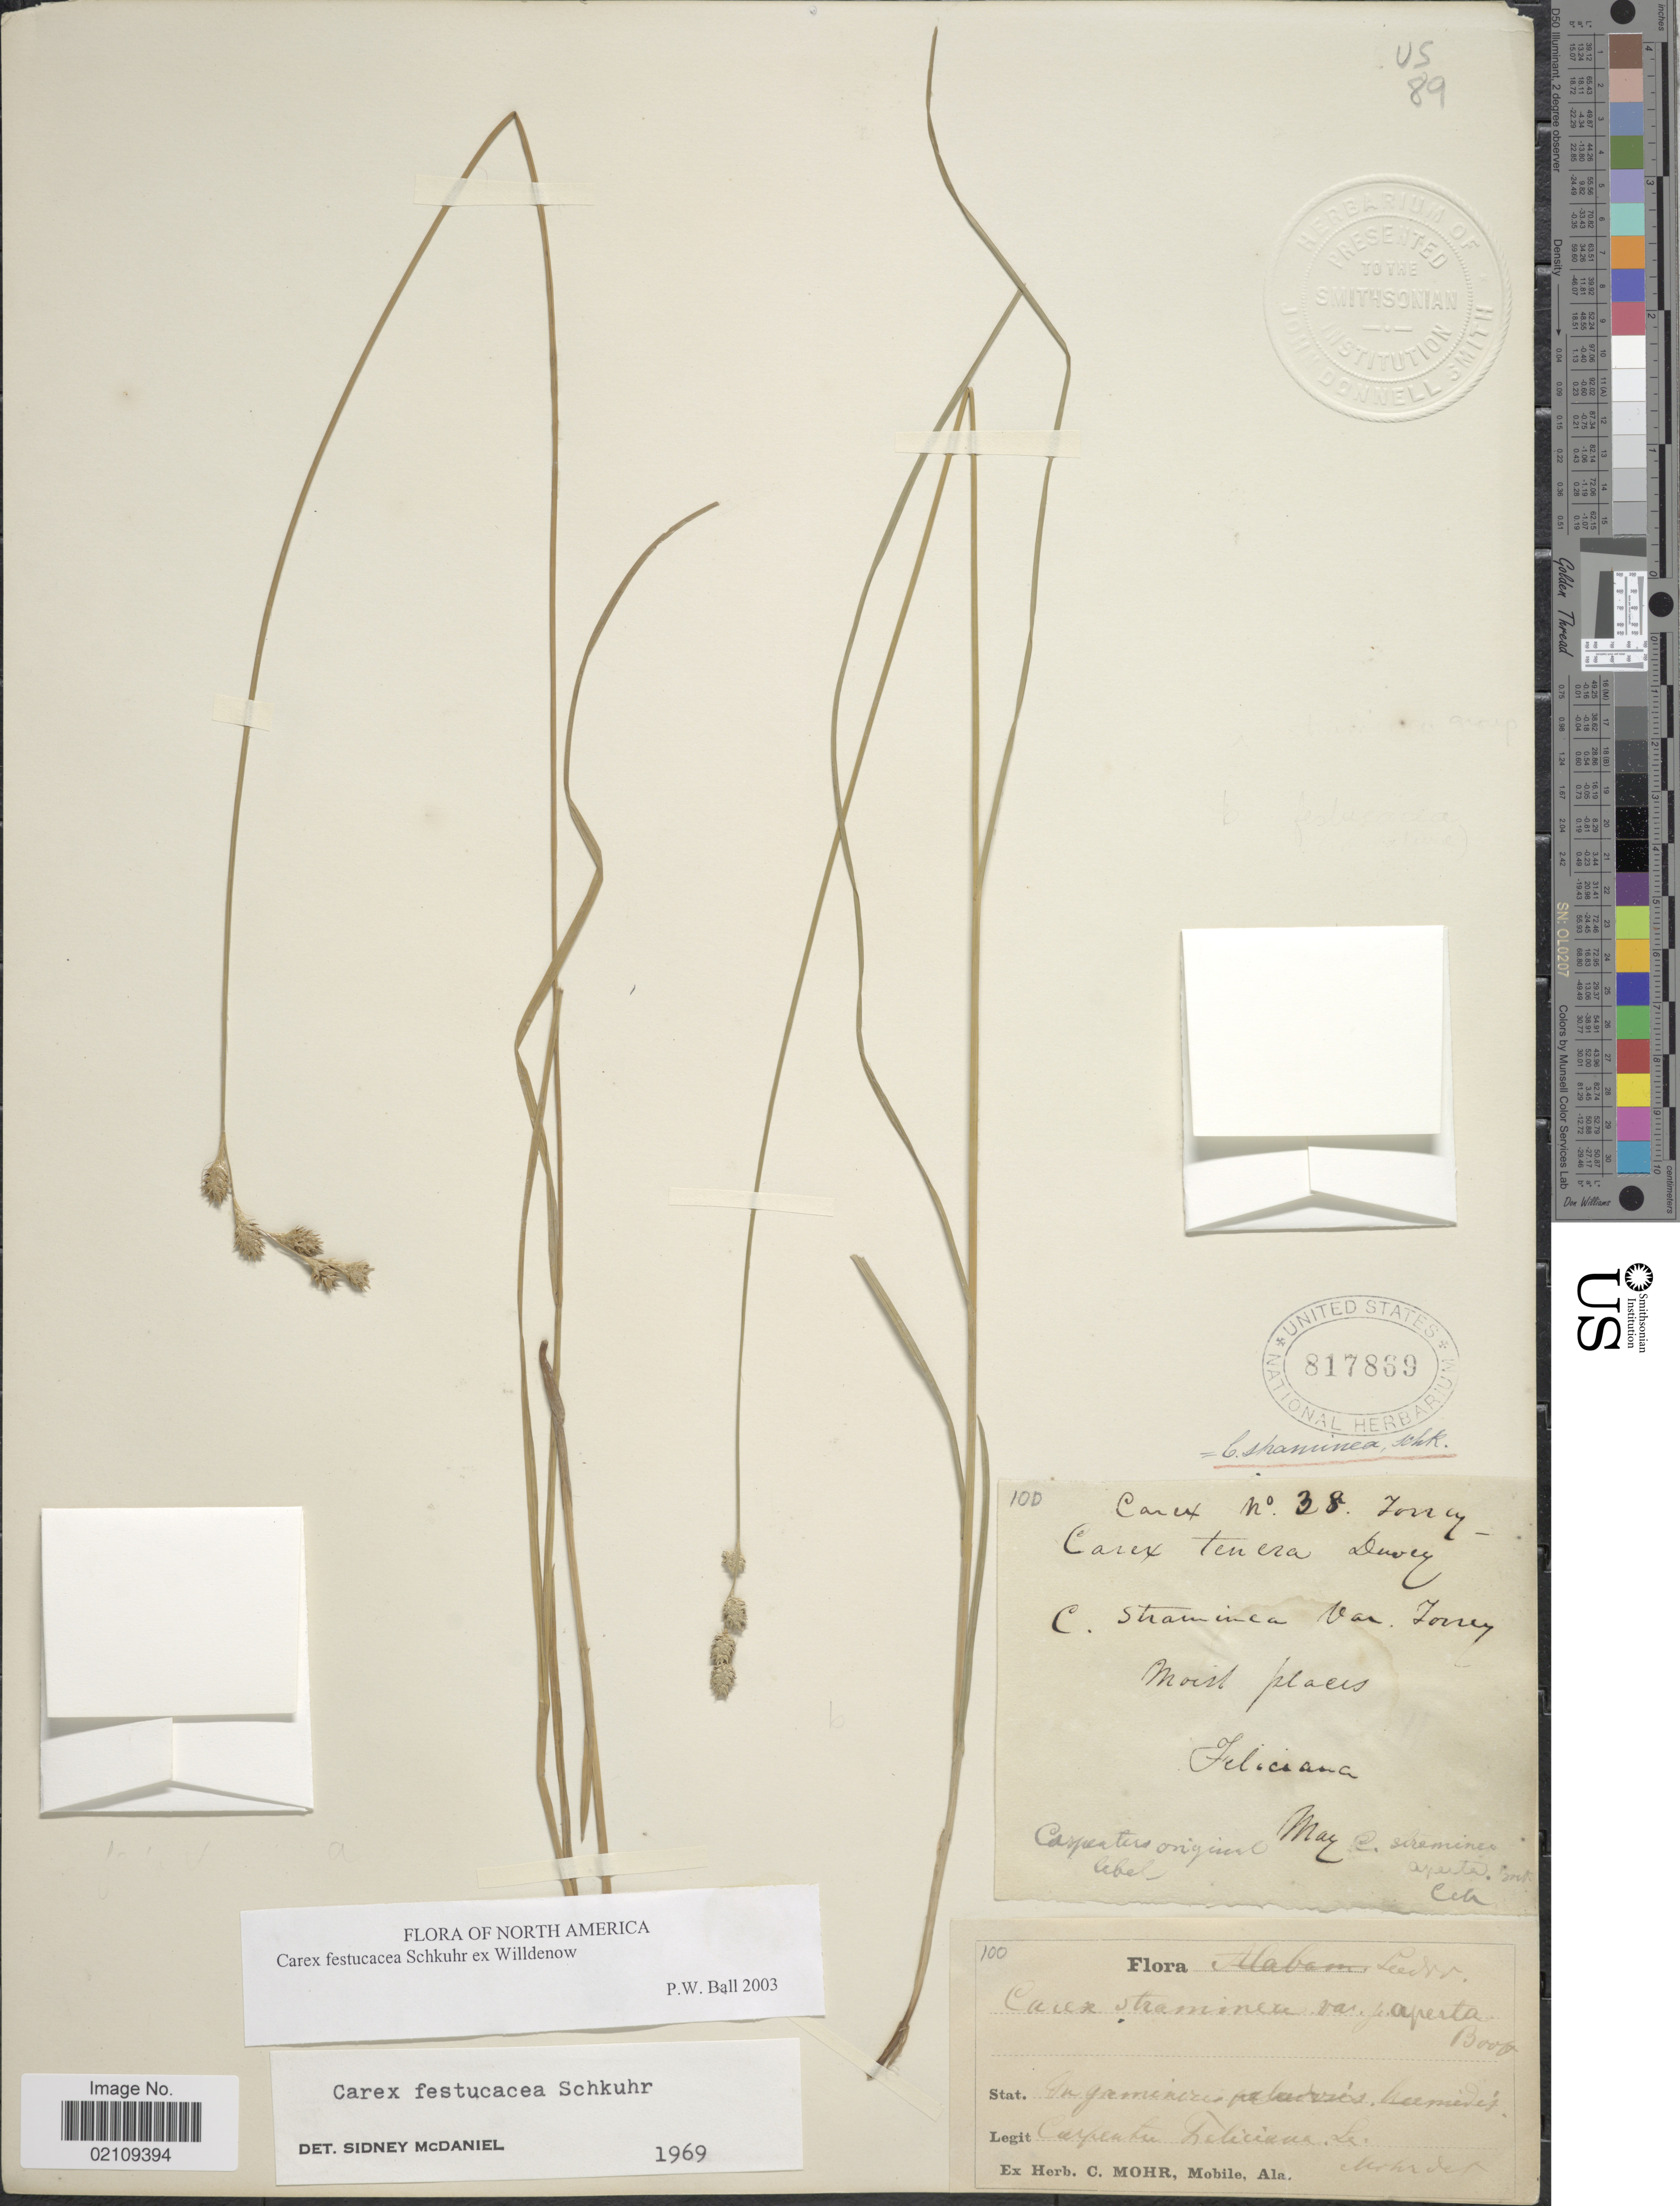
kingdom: Plantae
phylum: Tracheophyta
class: Liliopsida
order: Poales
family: Cyperaceae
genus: Carex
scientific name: Carex festucacea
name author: Willd.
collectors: -. Carpenter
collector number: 100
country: United States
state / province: Louisiana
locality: Moist places, In graminosis humidis Feliciana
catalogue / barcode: US 817869